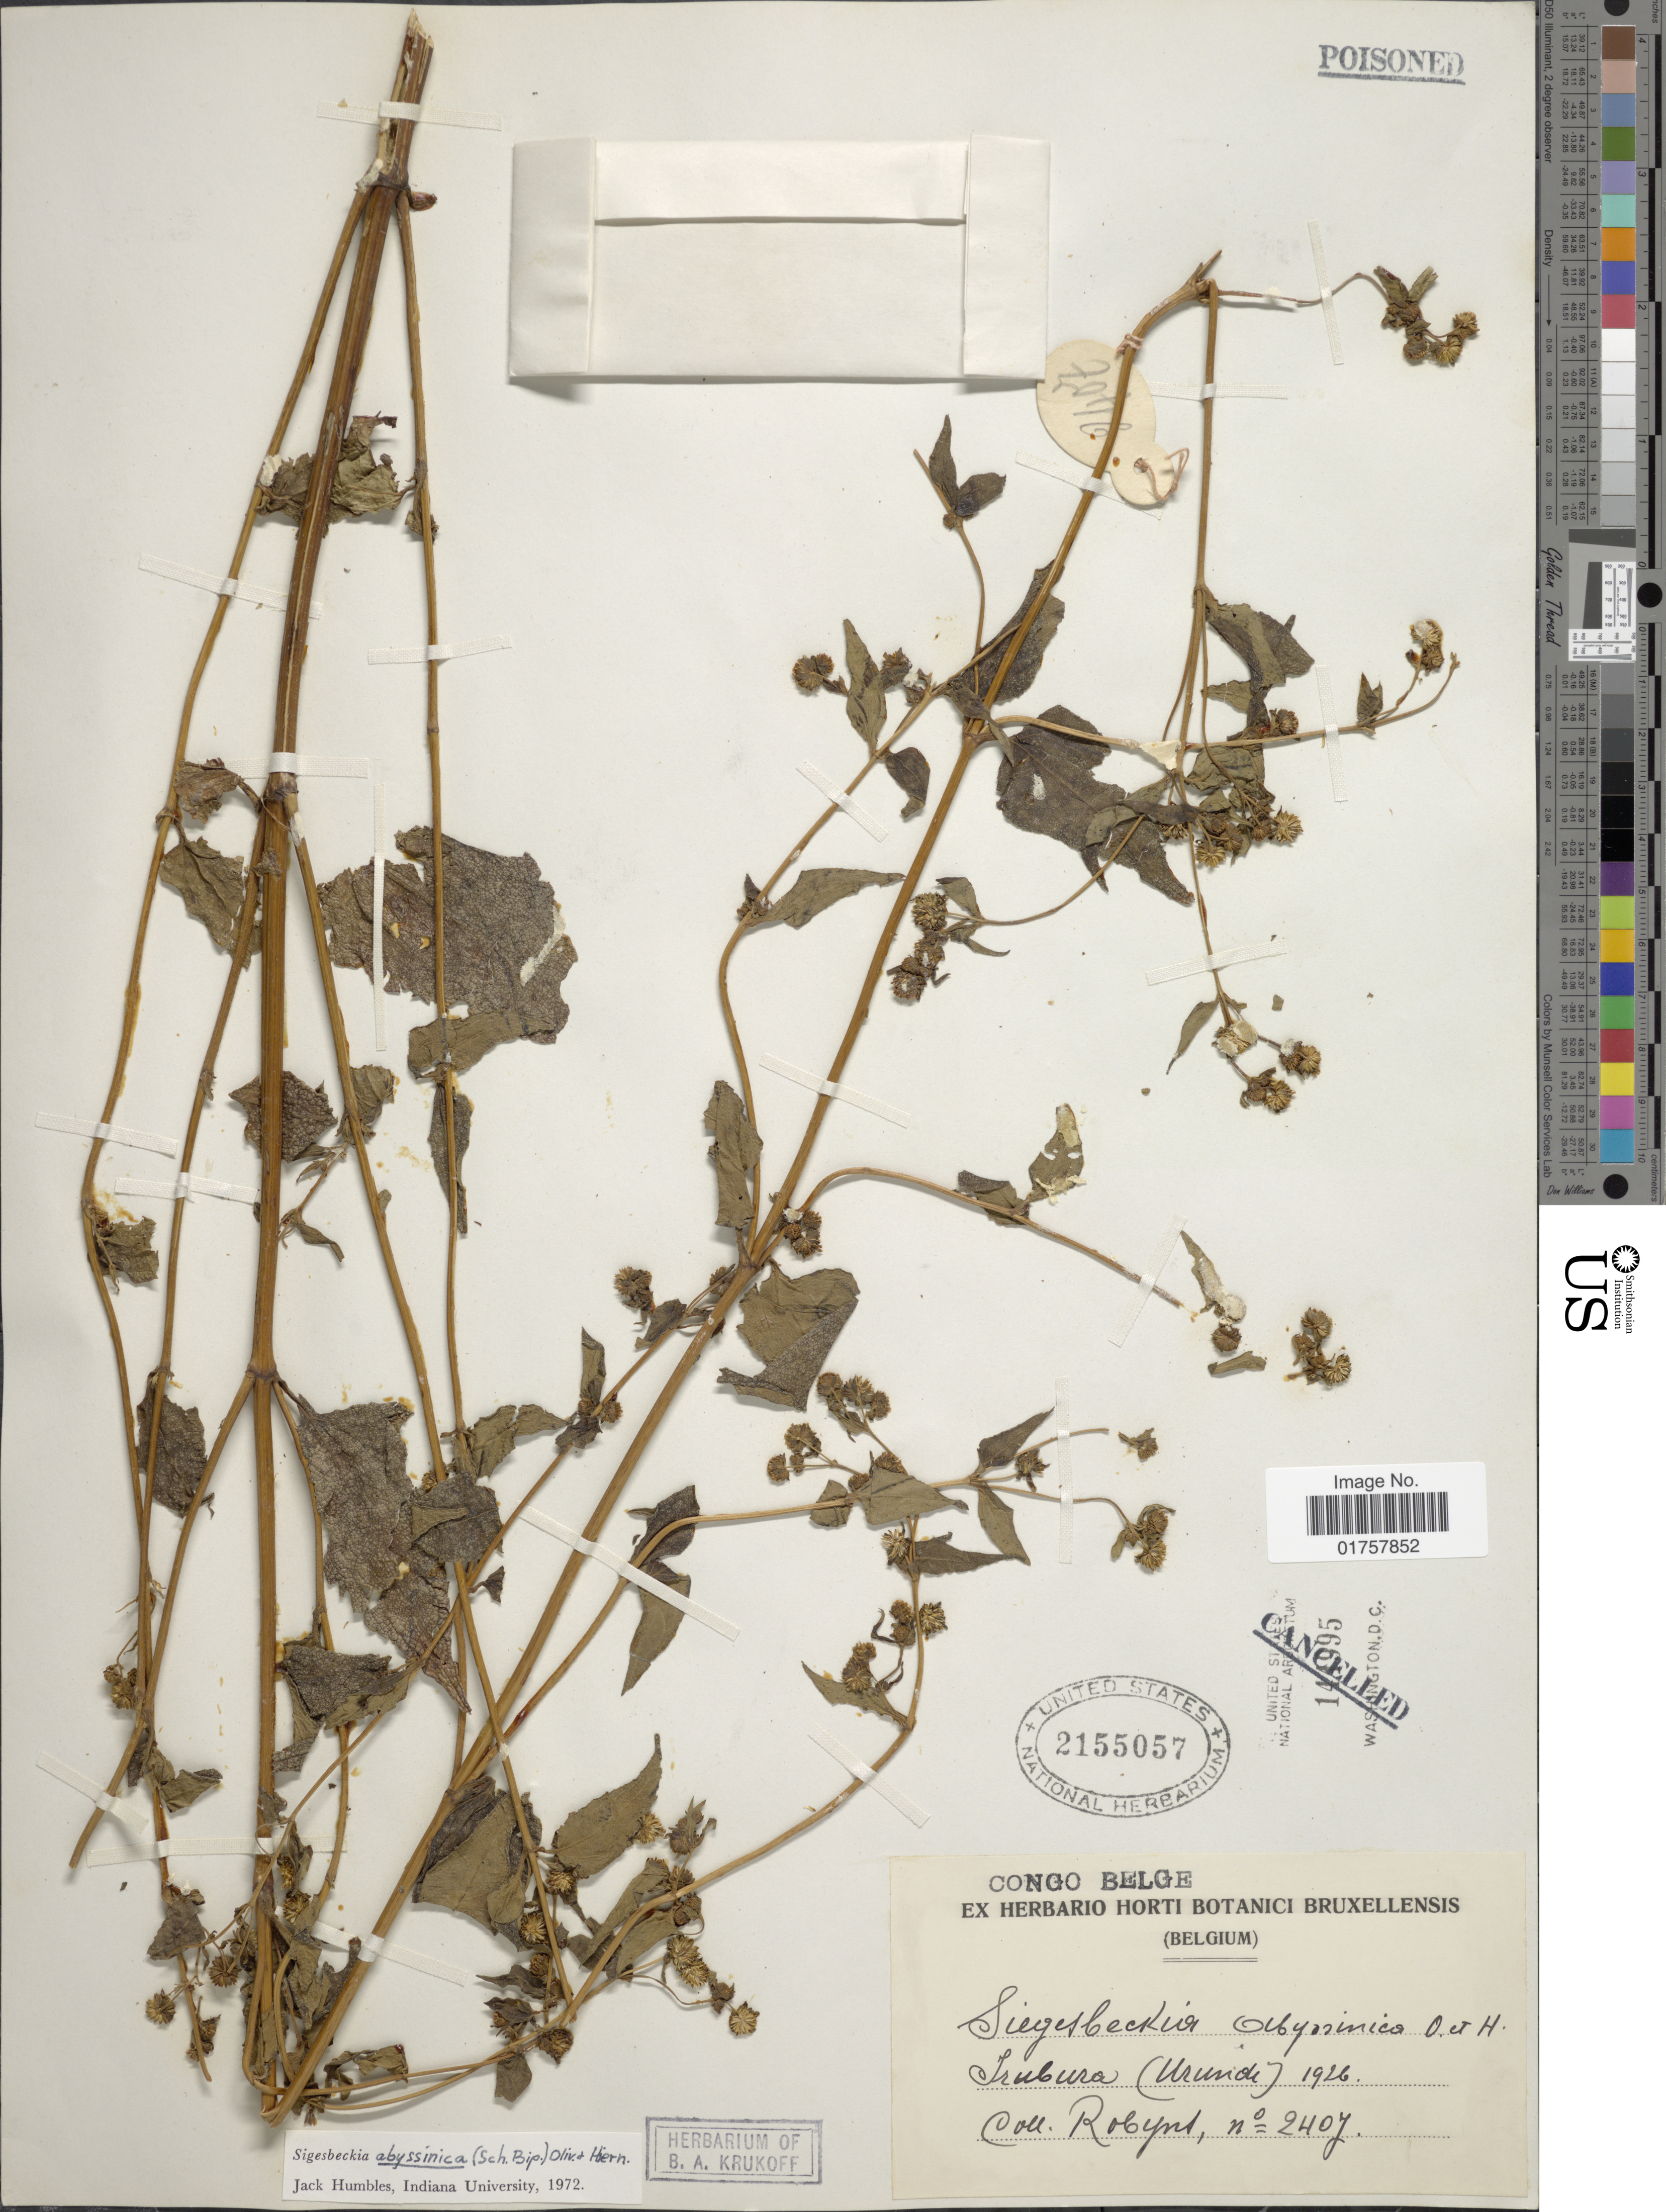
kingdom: Plantae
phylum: Tracheophyta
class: Magnoliopsida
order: Asterales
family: Asteraceae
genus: Sigesbeckia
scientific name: Sigesbeckia abyssinica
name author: (Sch. Bip.) Oliv.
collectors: -. Robyns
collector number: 2407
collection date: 1926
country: Congo, Democratic Republic of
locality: Congo Belge, Irubura (Urunde)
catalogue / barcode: US 2155057